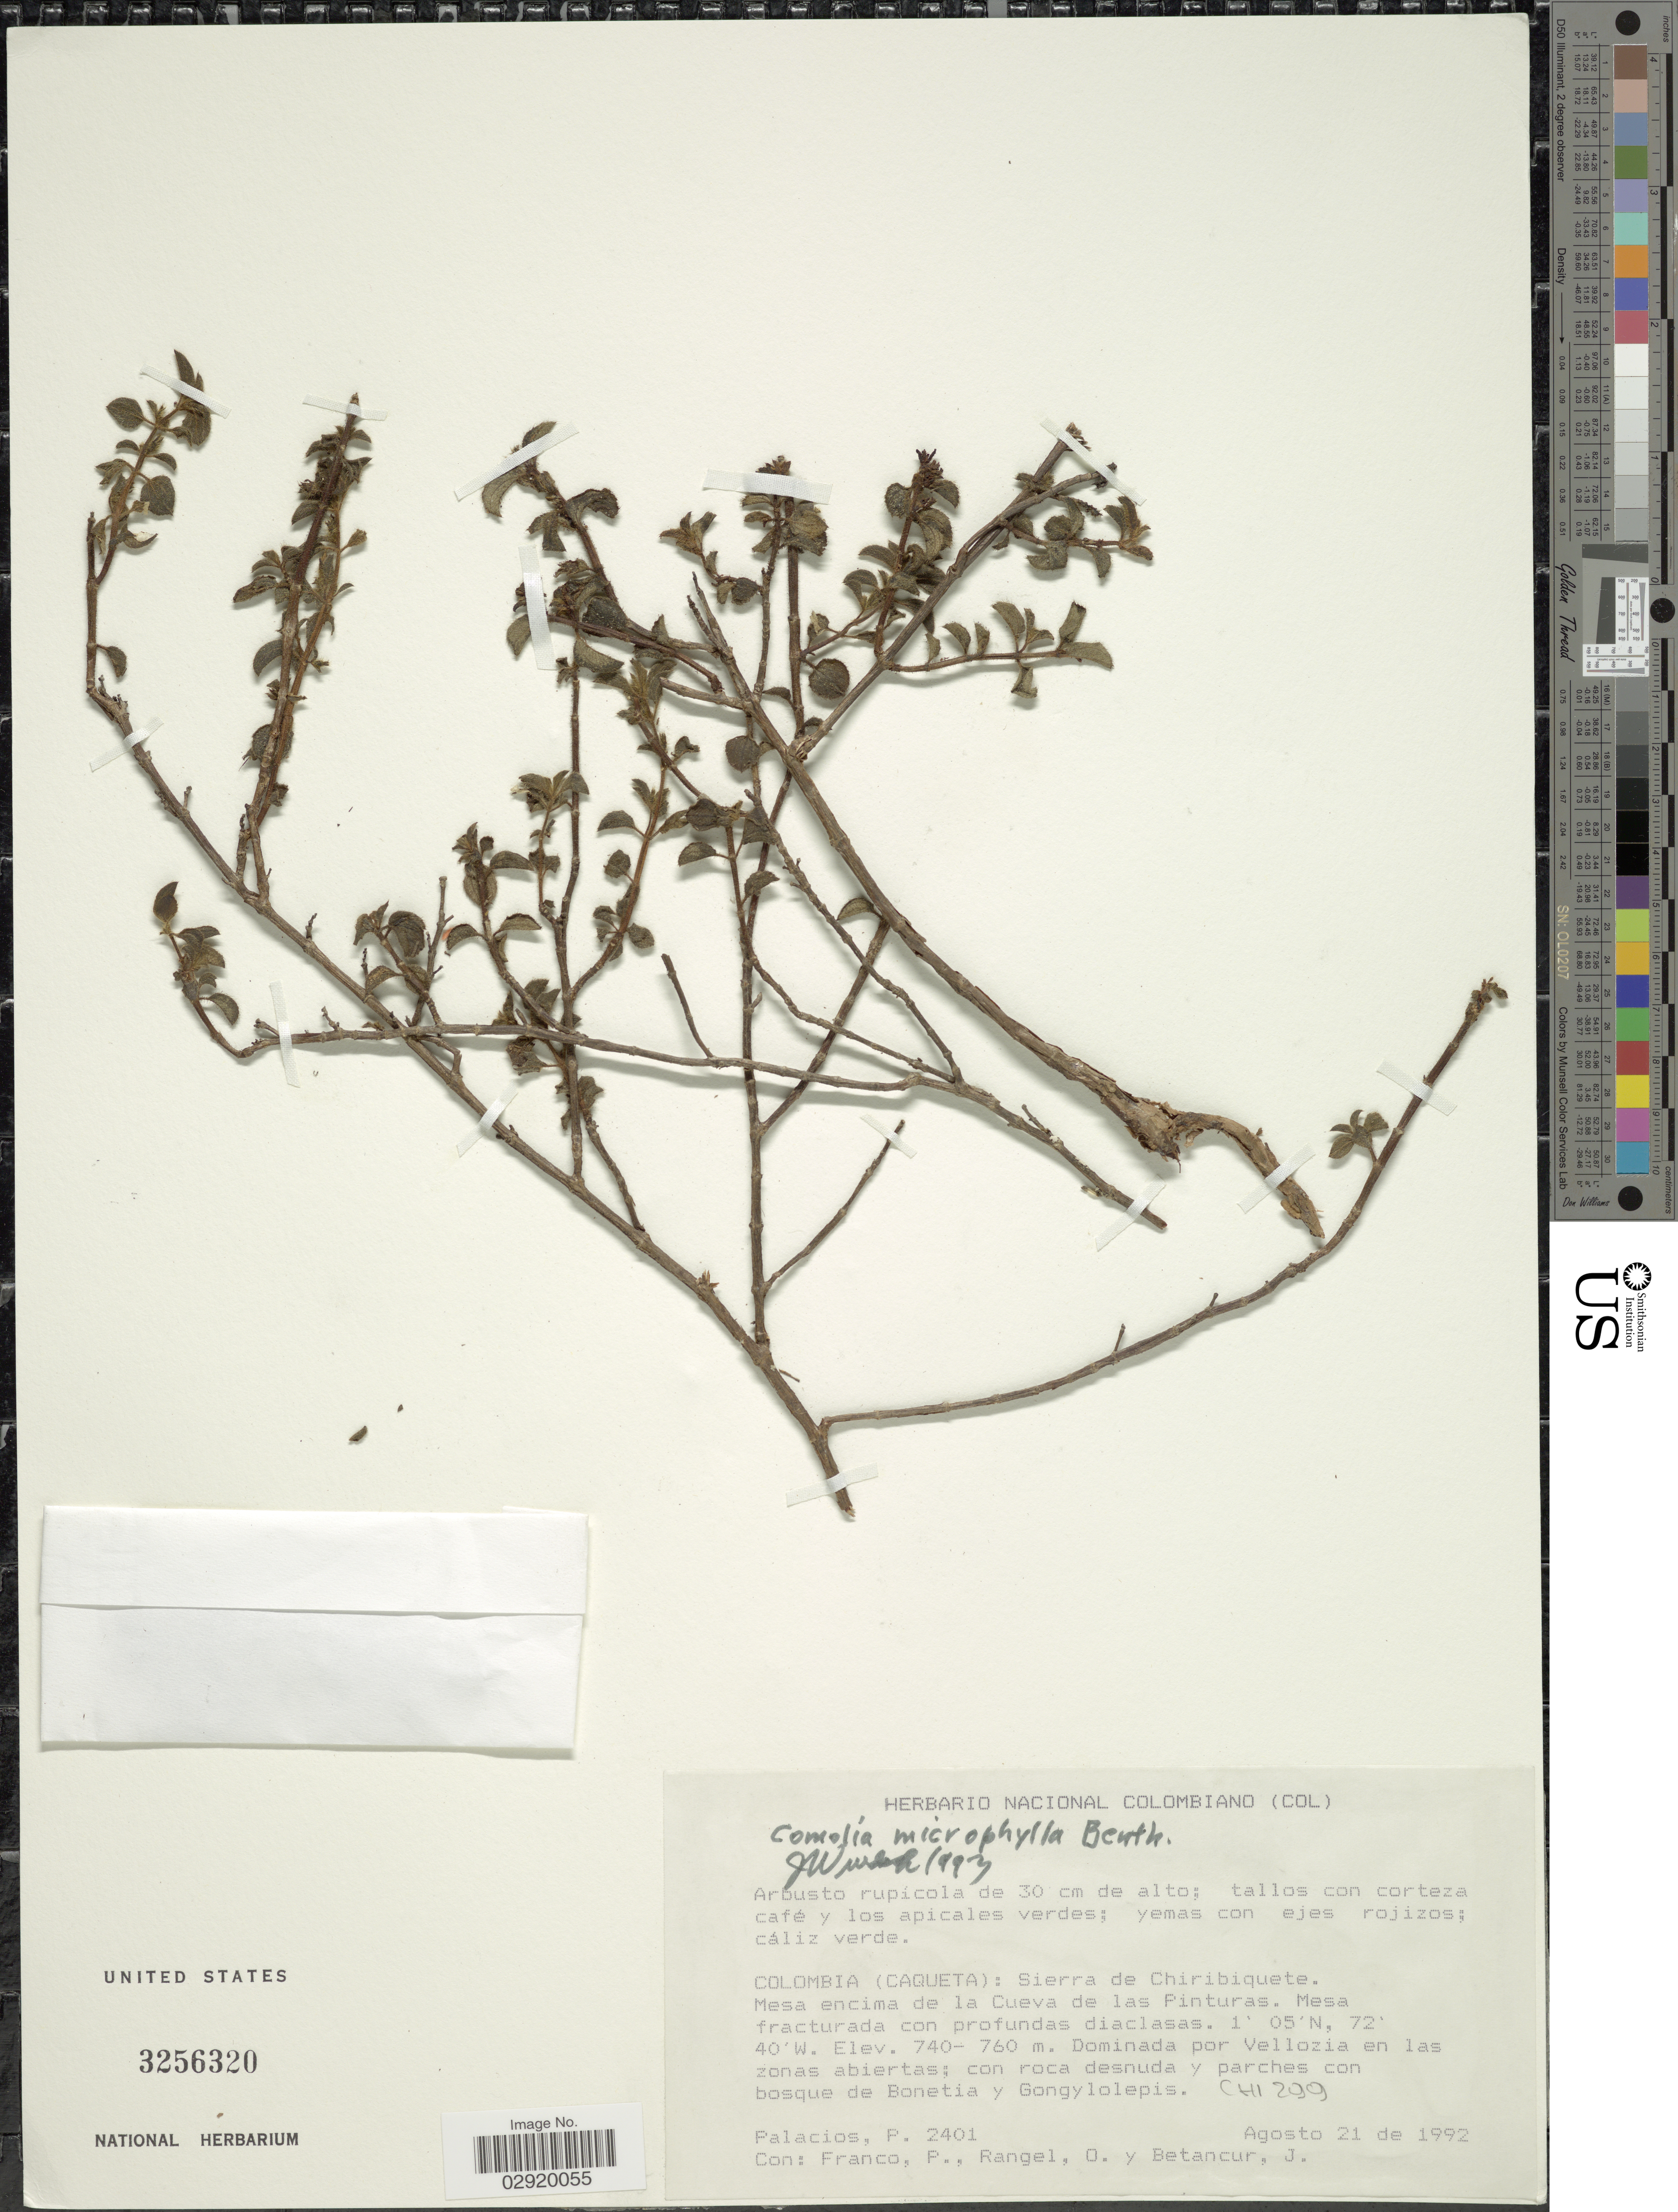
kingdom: Plantae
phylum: Tracheophyta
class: Magnoliopsida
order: Myrtales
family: Melastomataceae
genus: Comolia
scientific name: Comolia microphylla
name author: Benth.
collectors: P. Palacios, P. Franco, O. Rangel & J. Betancur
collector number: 2401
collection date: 1992-08-21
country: Colombia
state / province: Caquetá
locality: Sierra de Chiribiquete. Mesa encima de la Cueva de las Pinturas.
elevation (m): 740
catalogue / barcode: US 3256320